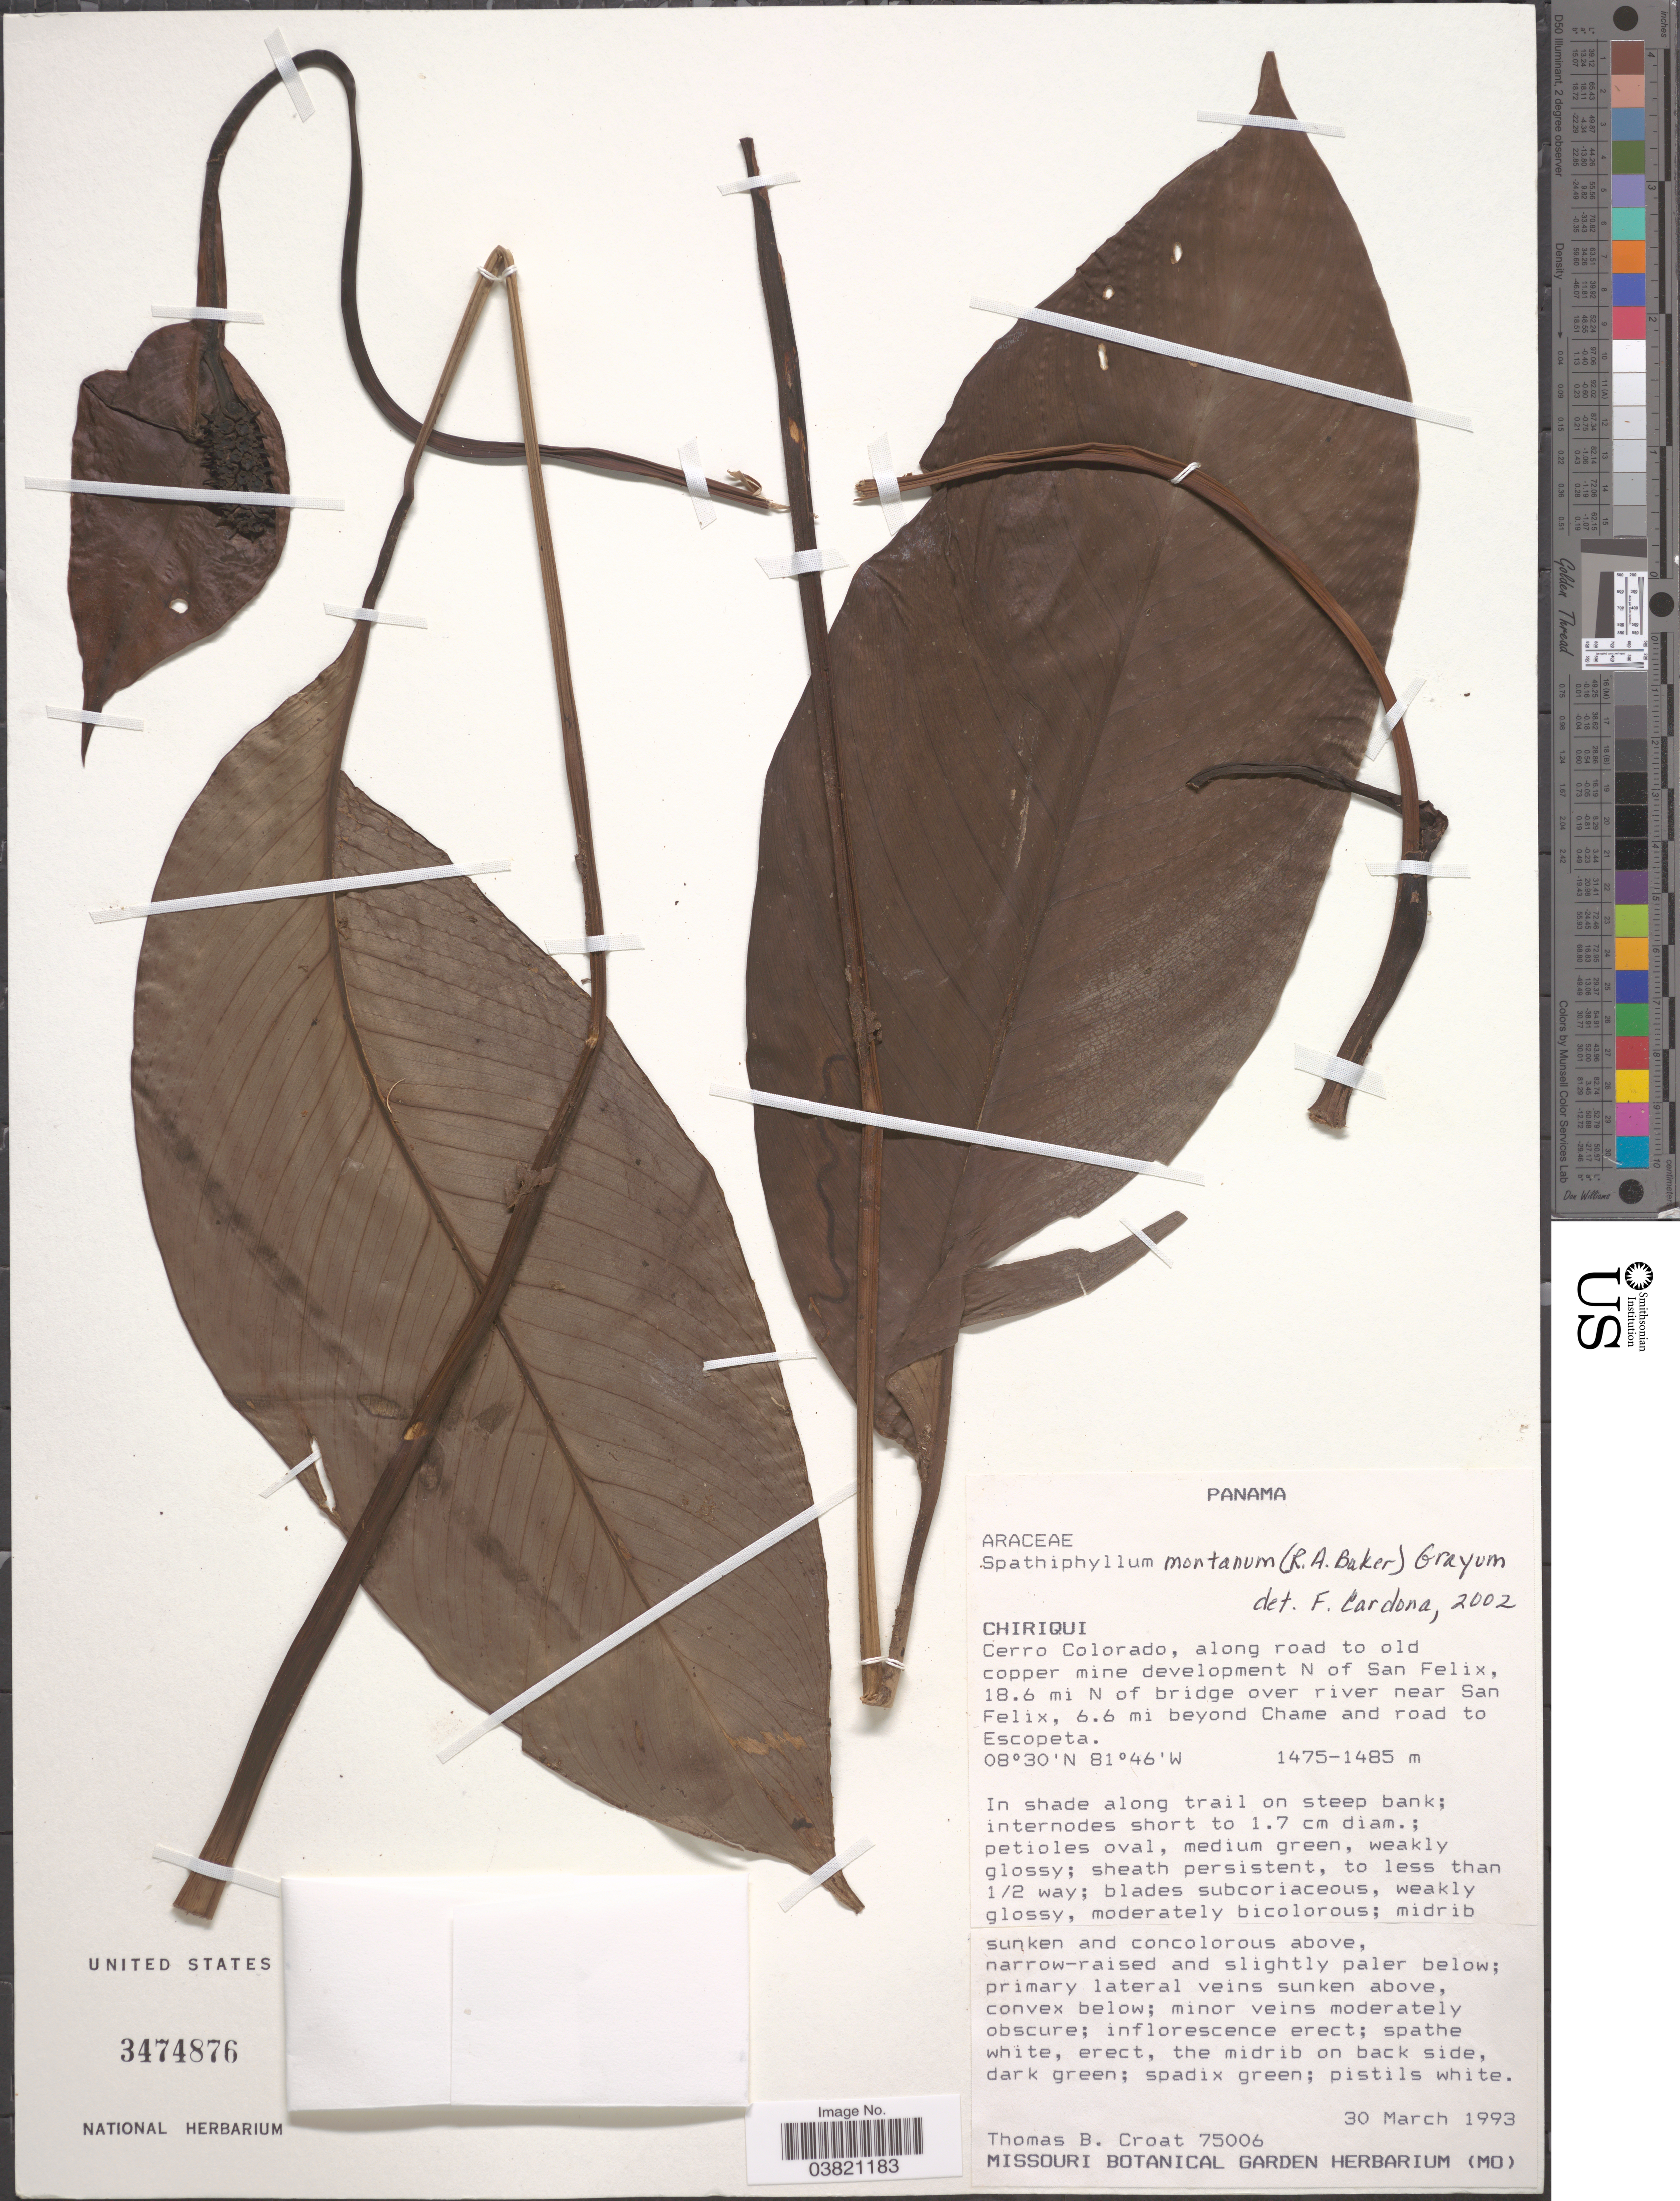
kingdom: Plantae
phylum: Tracheophyta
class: Liliopsida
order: Alismatales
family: Araceae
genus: Spathiphyllum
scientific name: Spathiphyllum montanum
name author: (R.A. Baker) Grayum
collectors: T. B. Croat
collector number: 75006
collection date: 1993-03-30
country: Panama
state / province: Chiriqui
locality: Cerro Colorado, along road to old copper mine development N of San Felix, 18.6 mi N of bridge over river near San Felix, 6.6 mi beyond Chame on road to Escopeta.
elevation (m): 1475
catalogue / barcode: US 3474876